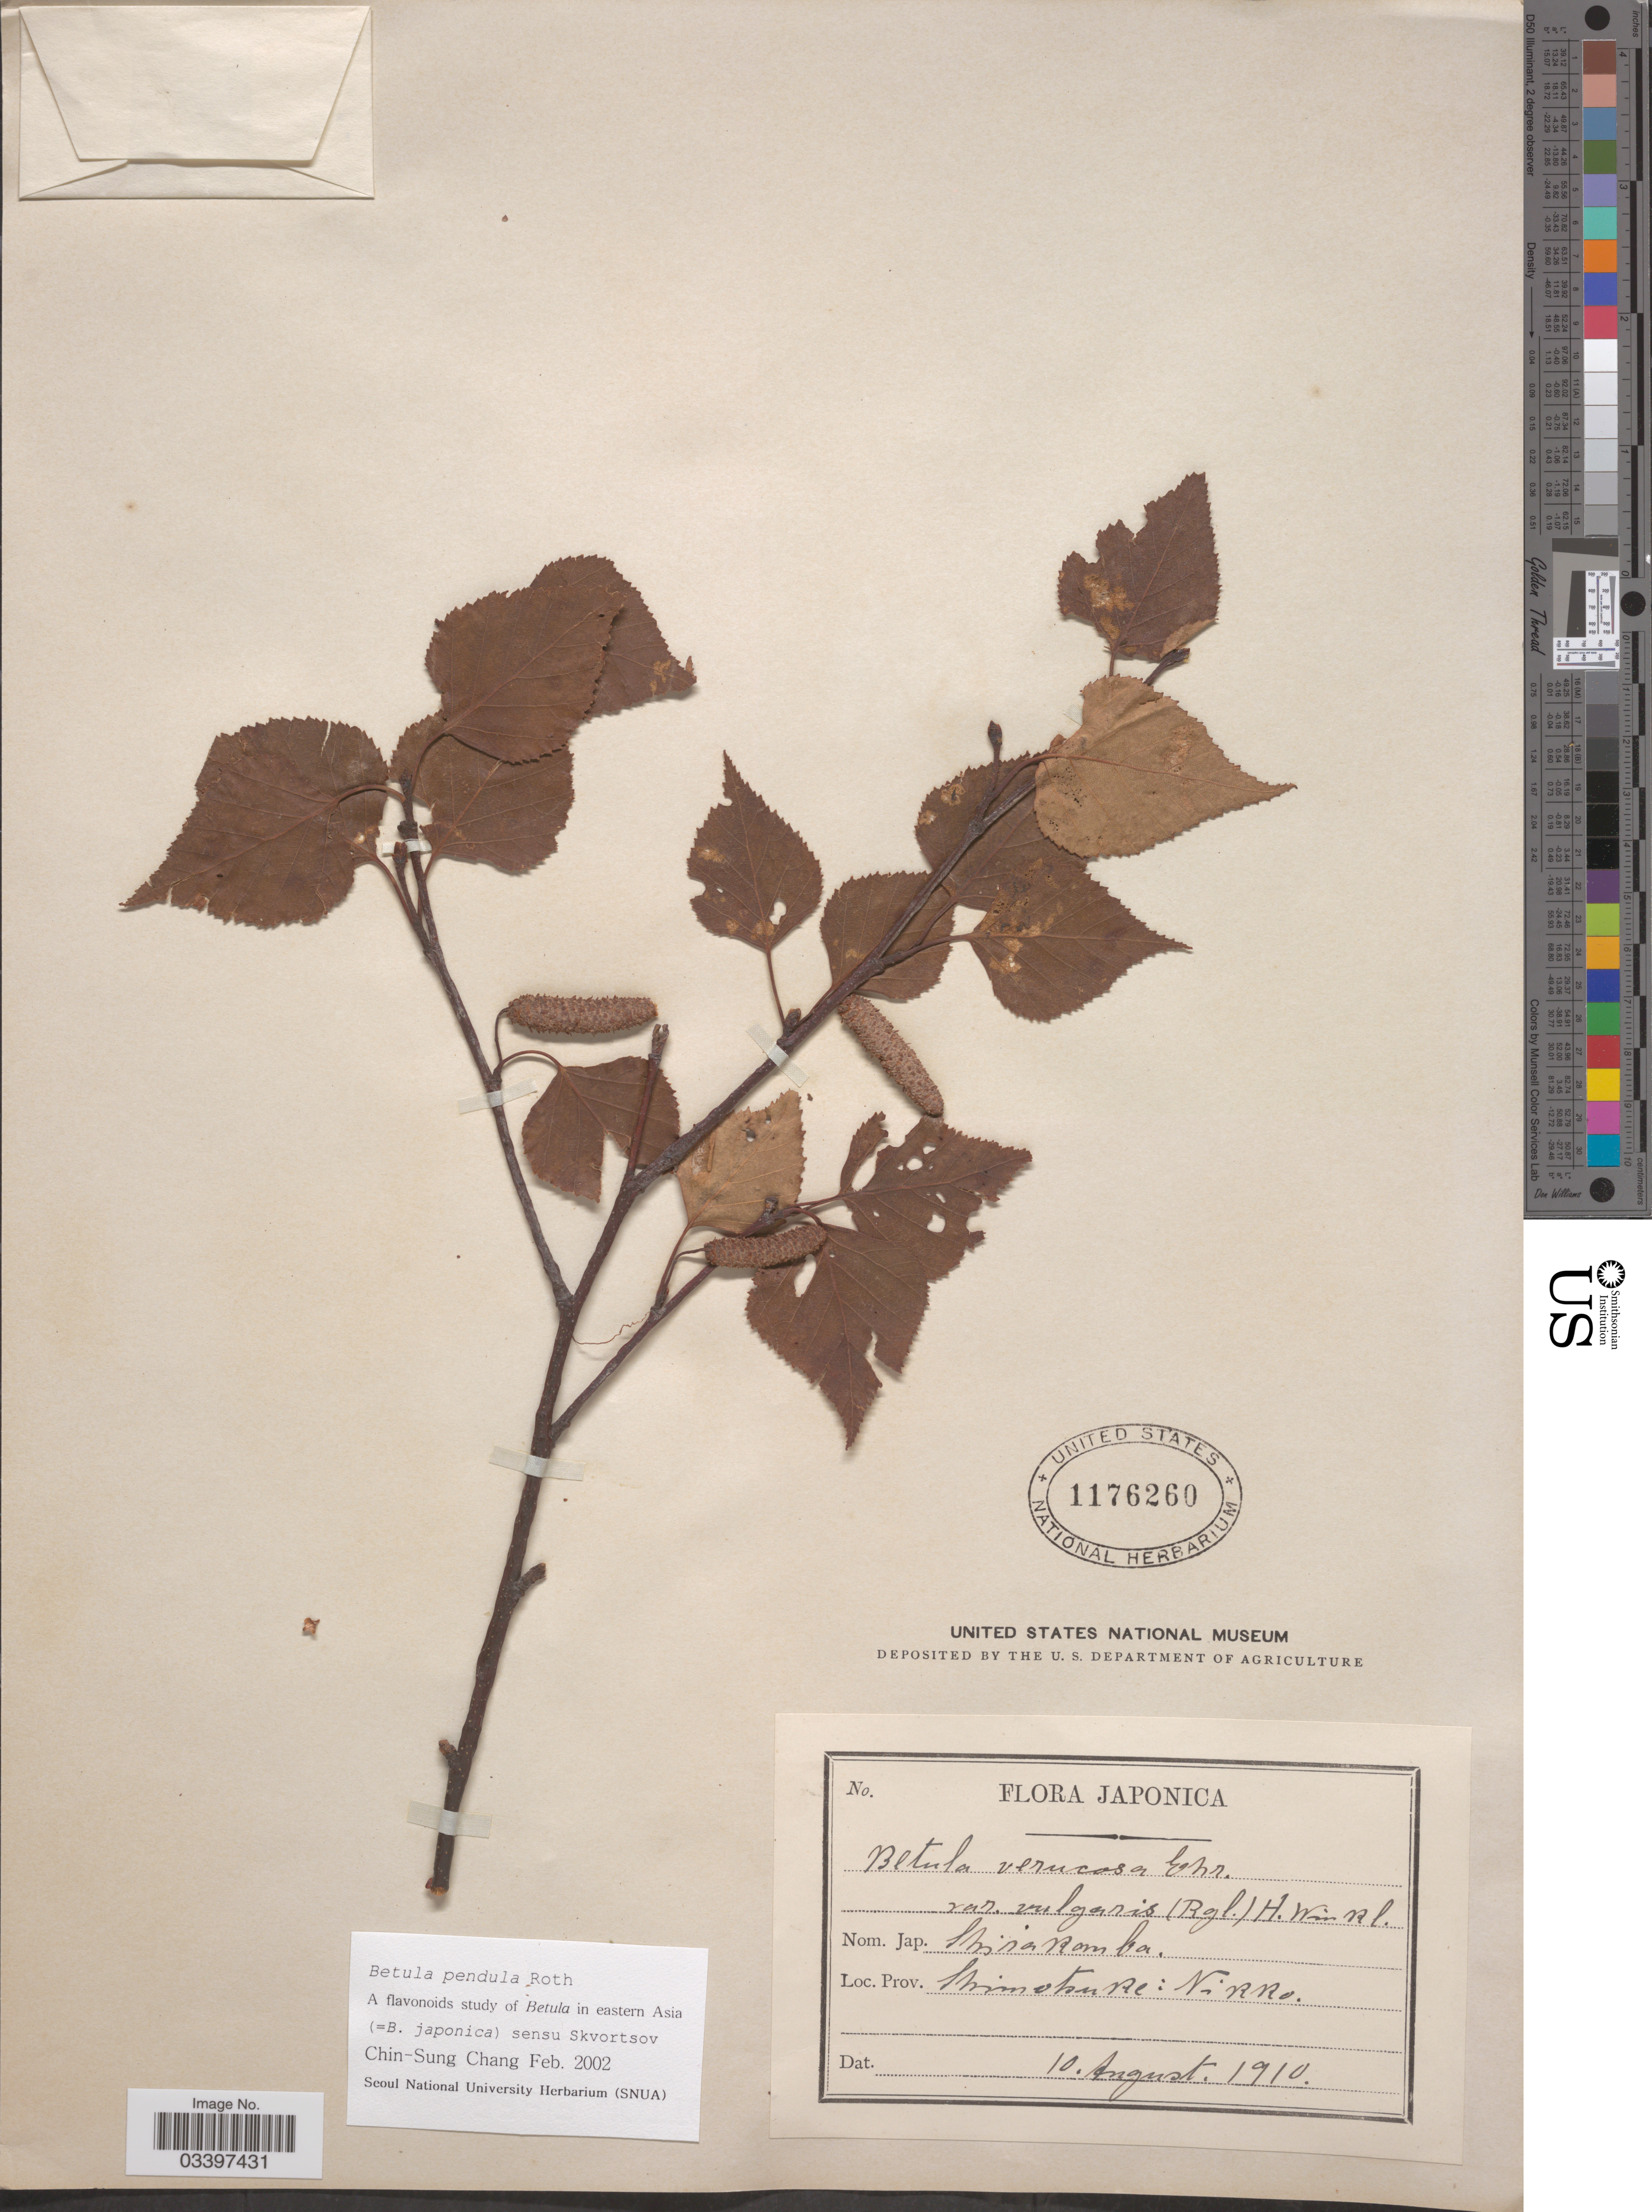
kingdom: Plantae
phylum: Tracheophyta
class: Magnoliopsida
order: Fagales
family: Betulaceae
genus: Betula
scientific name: Betula pendula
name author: Roth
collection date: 1910-08-10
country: Japan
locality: Prov. Shimotsuke: Nikko.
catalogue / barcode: US 1176260